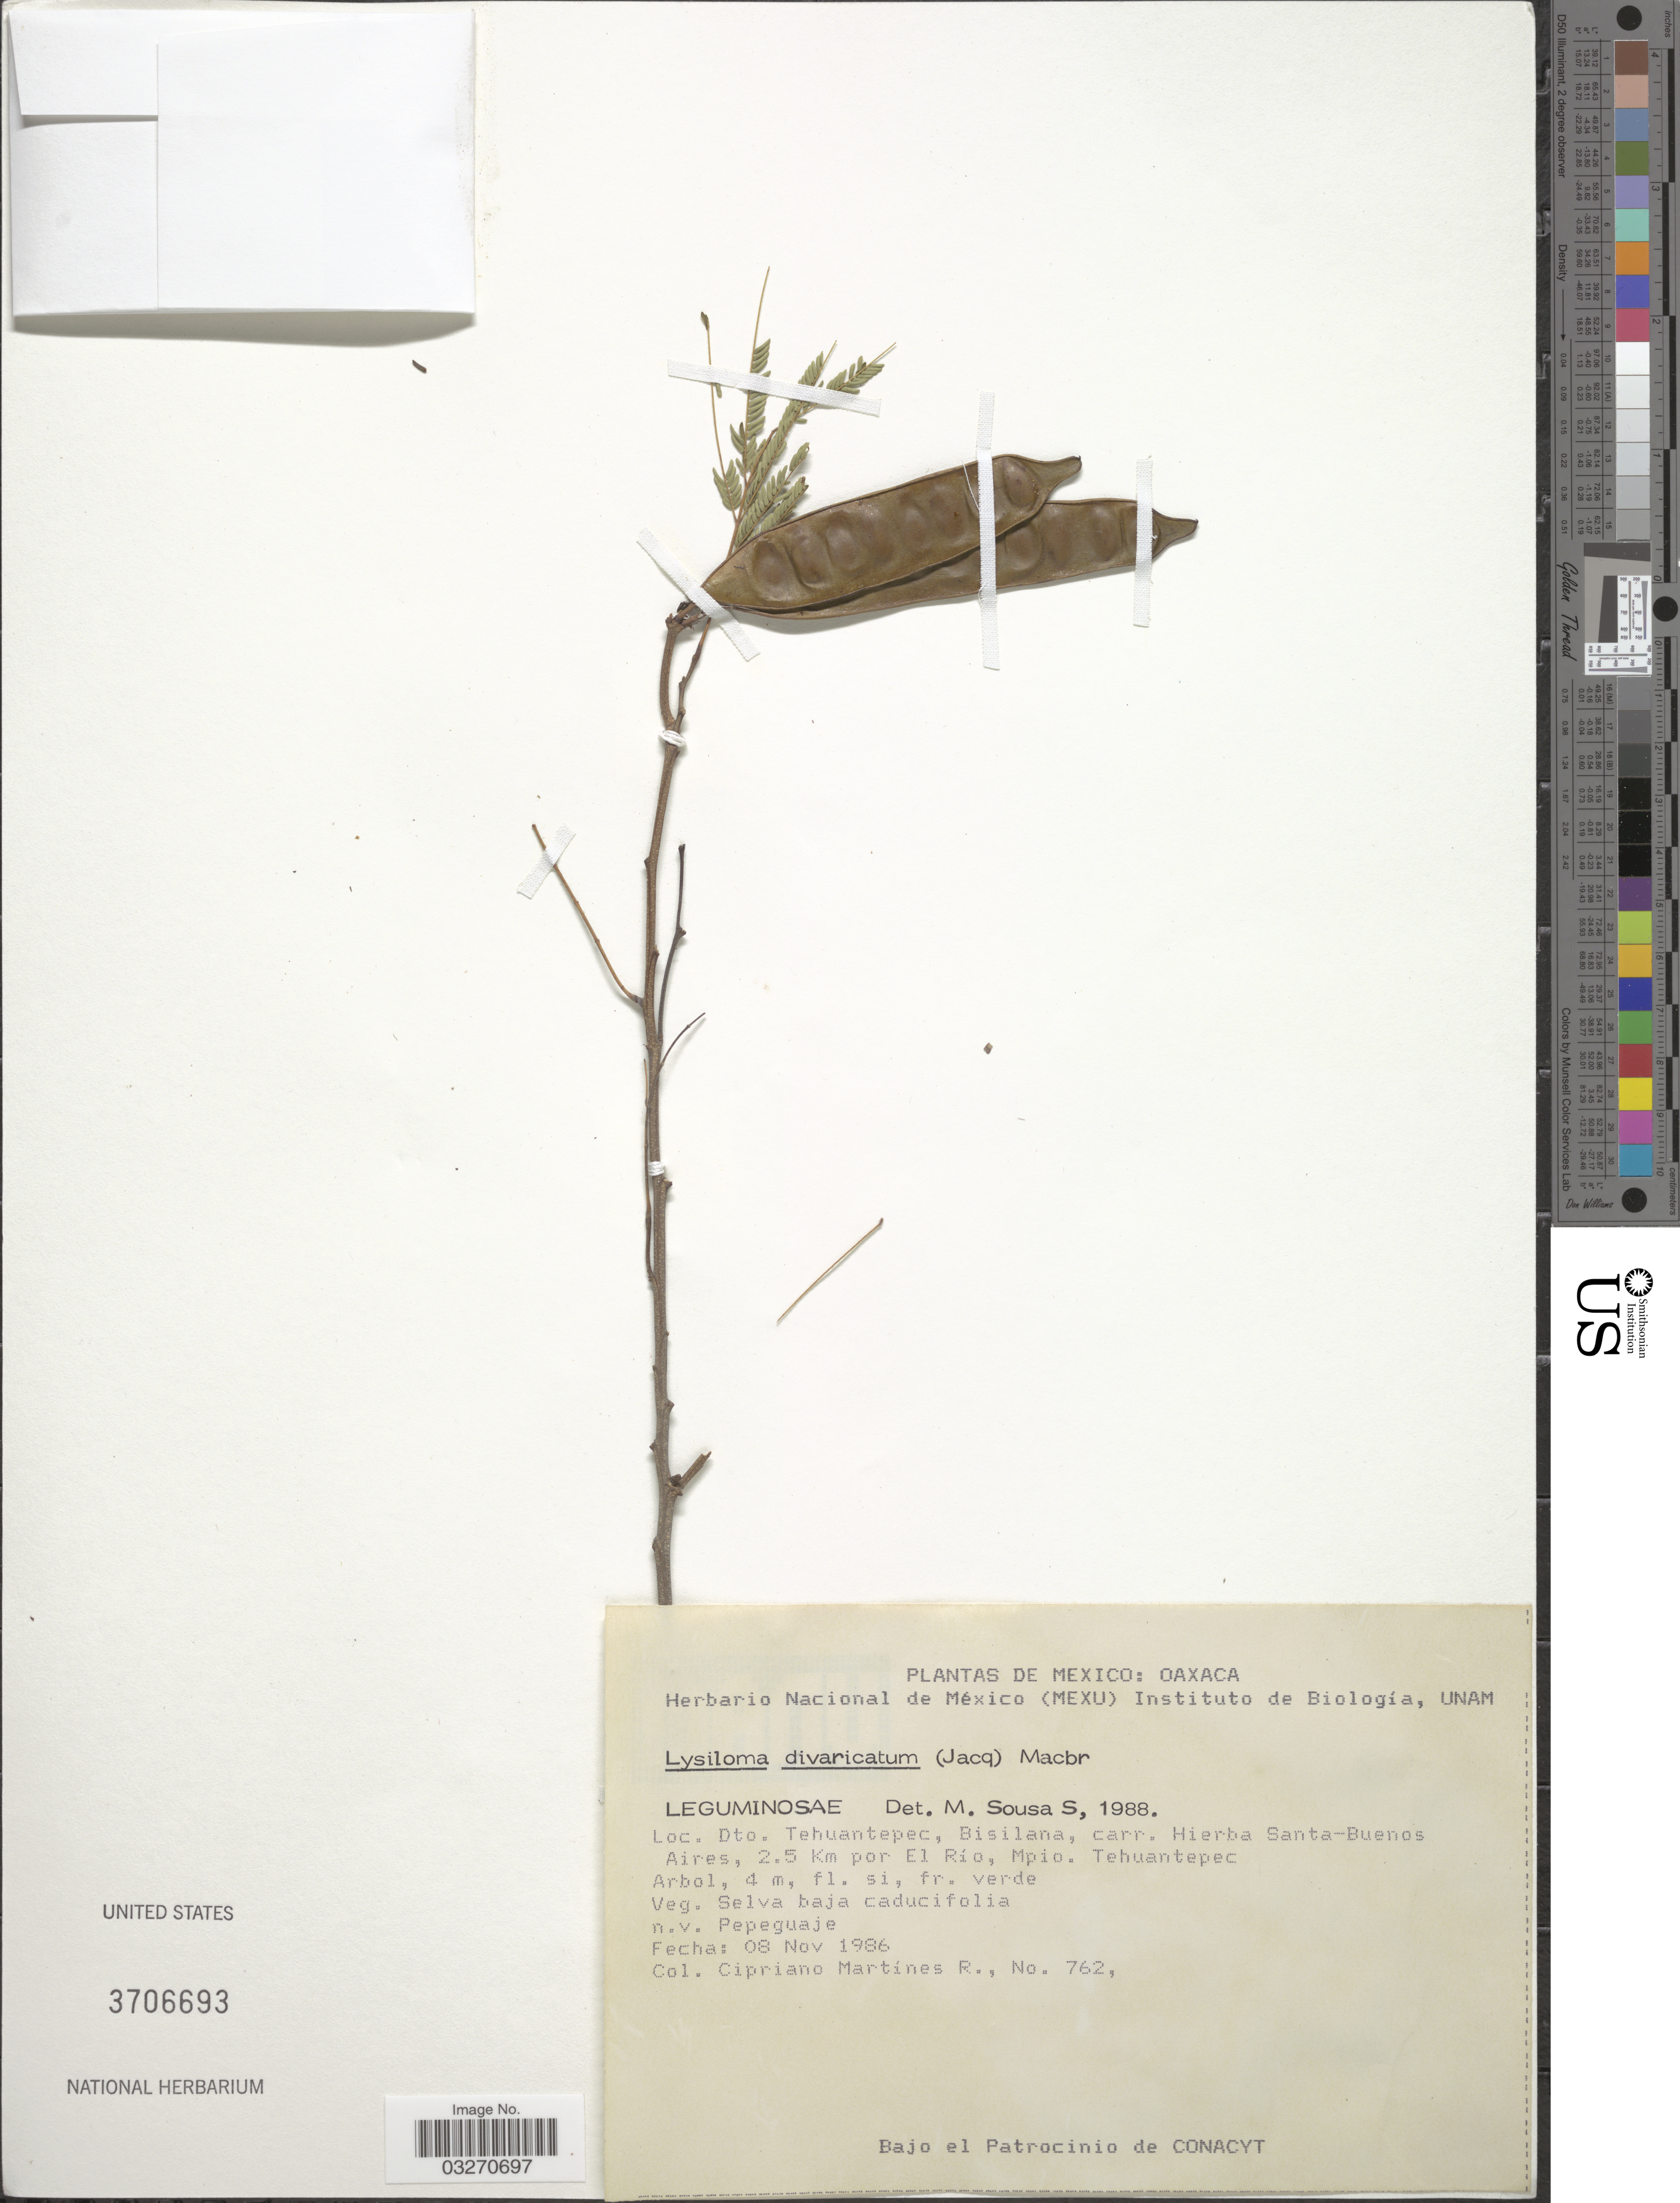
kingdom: Plantae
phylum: Tracheophyta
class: Magnoliopsida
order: Fabales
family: Fabaceae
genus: Lysiloma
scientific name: Lysiloma divaricatum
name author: (Jacq.) J.F. Macbr.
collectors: C. Martínez R.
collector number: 762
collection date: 1986-11-08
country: Mexico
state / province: Oaxaca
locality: Dto. Tehuantepec, Bisilana, carr. Hierba Santa-Buenos Aires, 2.5 Km por El Río, Mpio. Tehuantepec.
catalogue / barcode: US 3706693